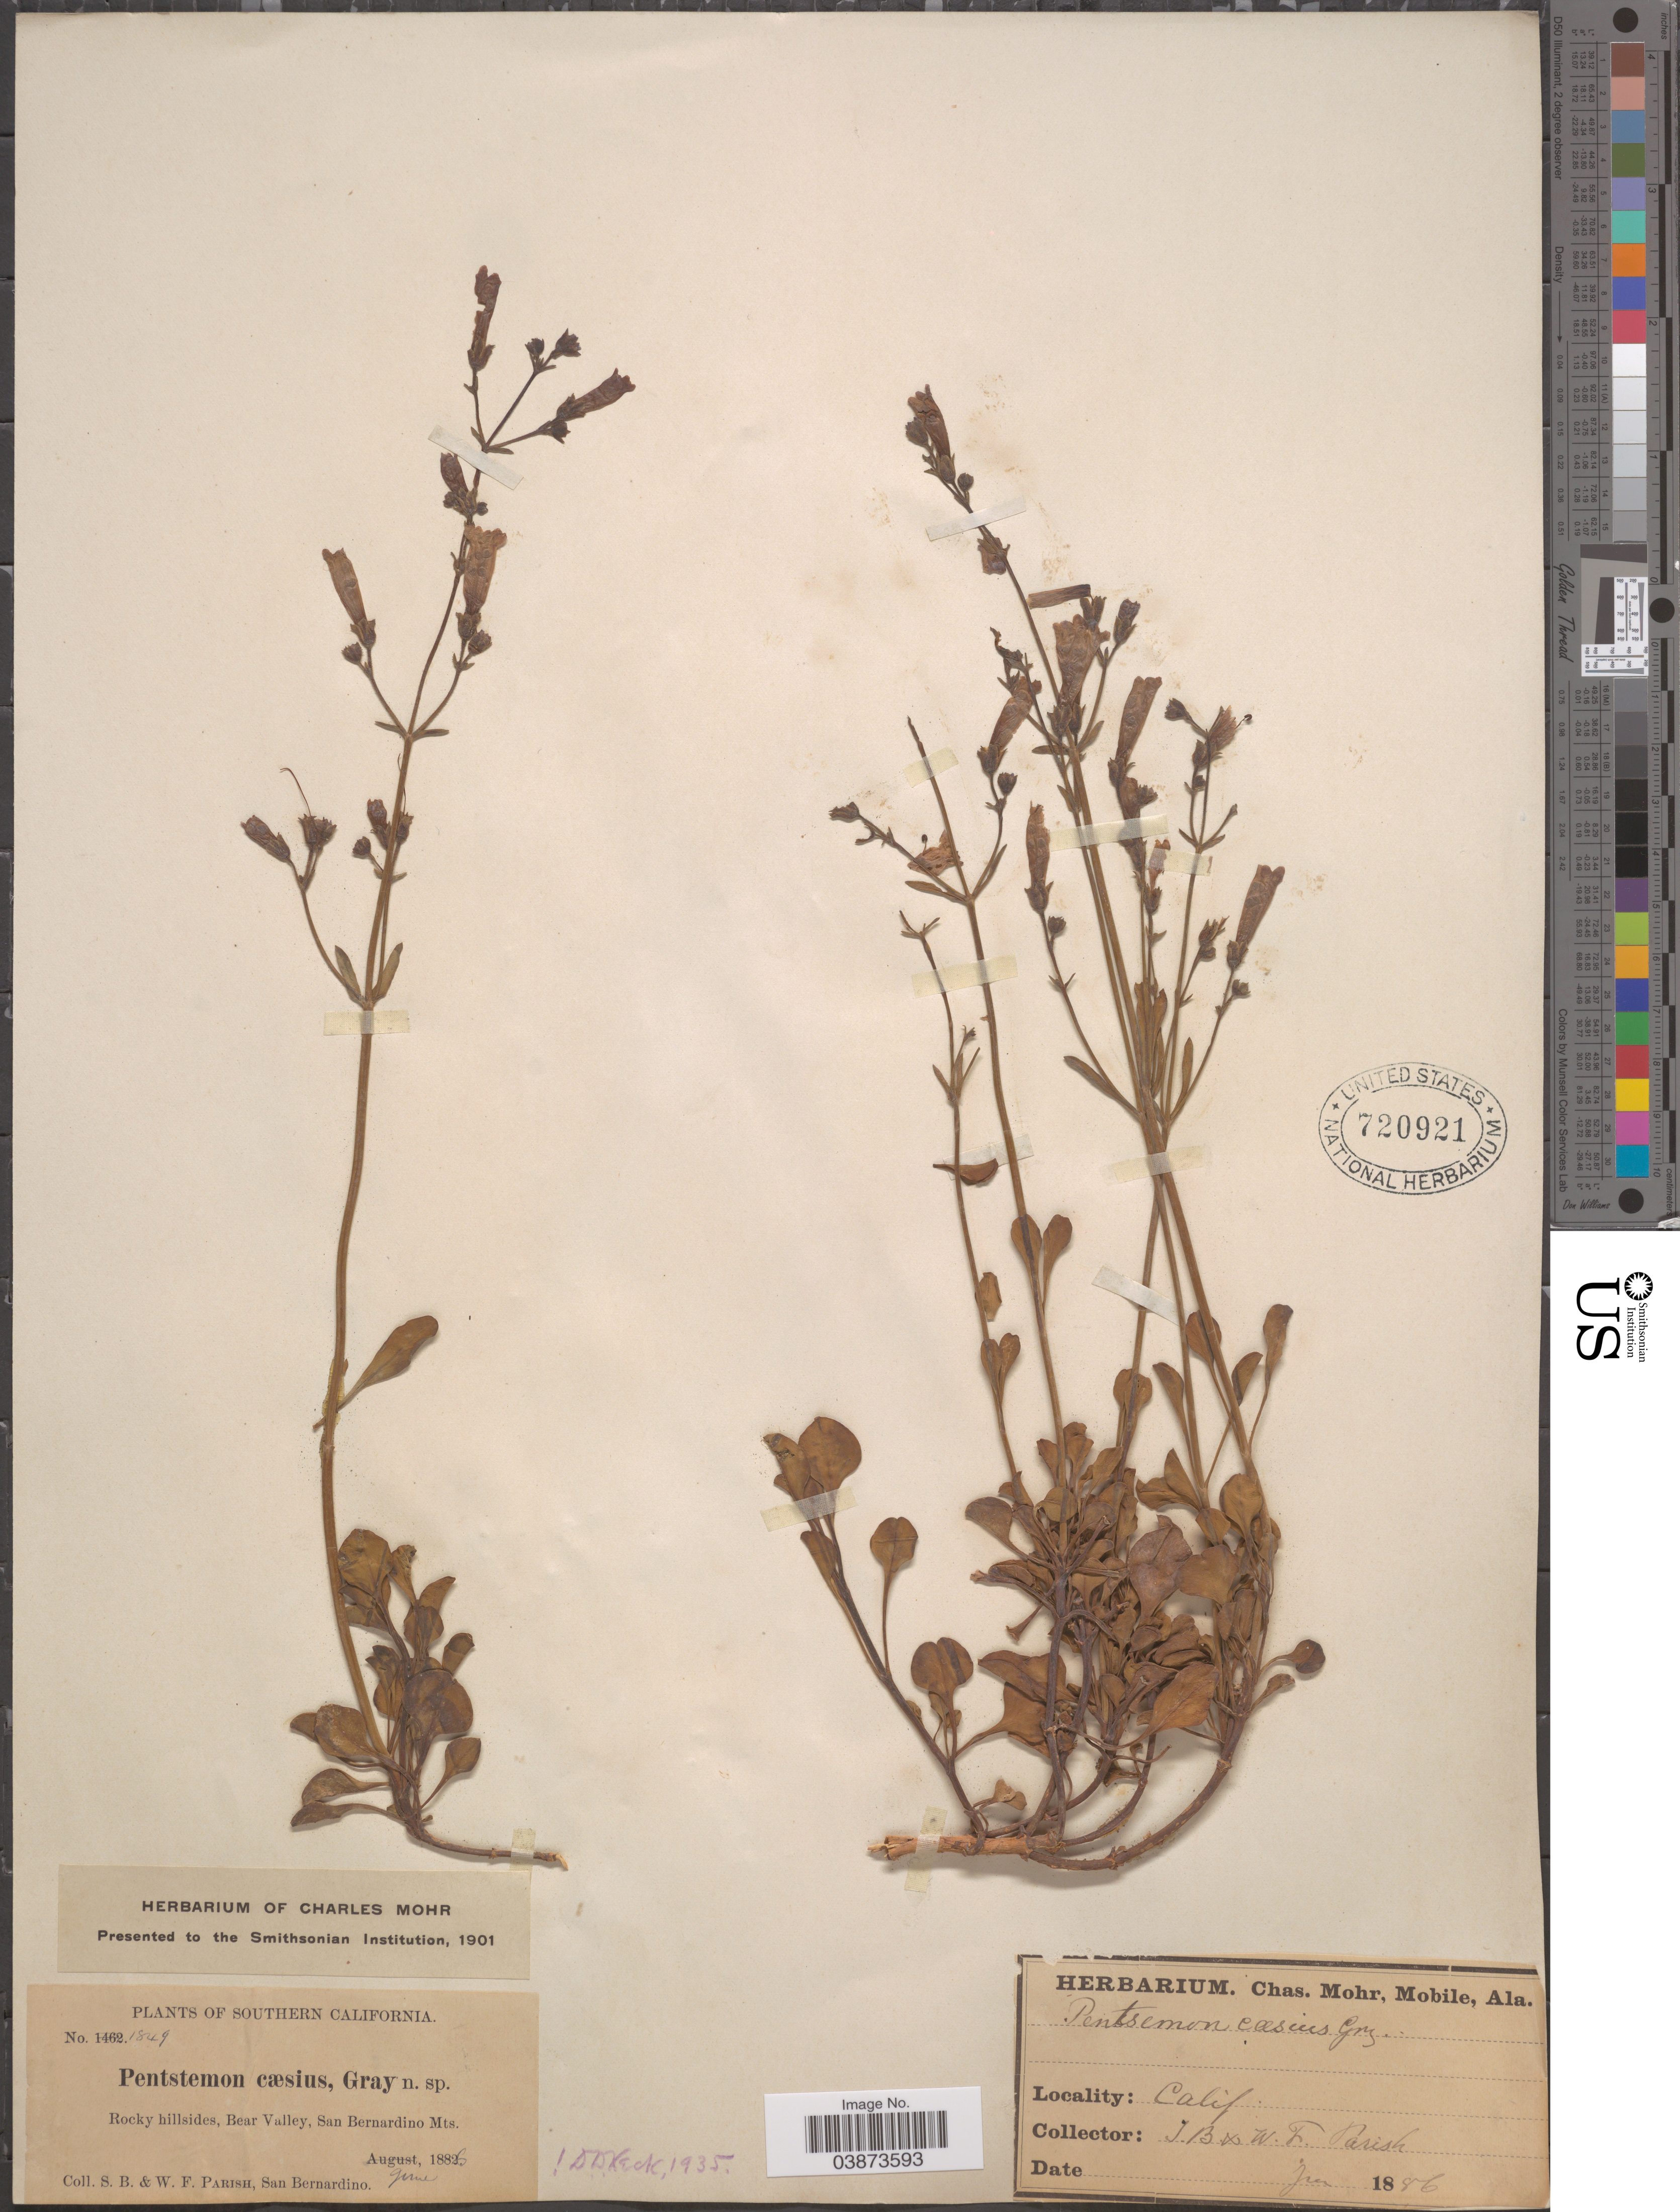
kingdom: Plantae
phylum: Tracheophyta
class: Magnoliopsida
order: Lamiales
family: Plantaginaceae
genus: Penstemon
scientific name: Penstemon caesius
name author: A. Gray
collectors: S. B. Parish & W. F. Parish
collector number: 1849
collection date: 1886-06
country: United States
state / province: California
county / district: San Bernardino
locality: Southern California. Bear Valley, San Bernardino Mts.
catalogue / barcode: US 720921